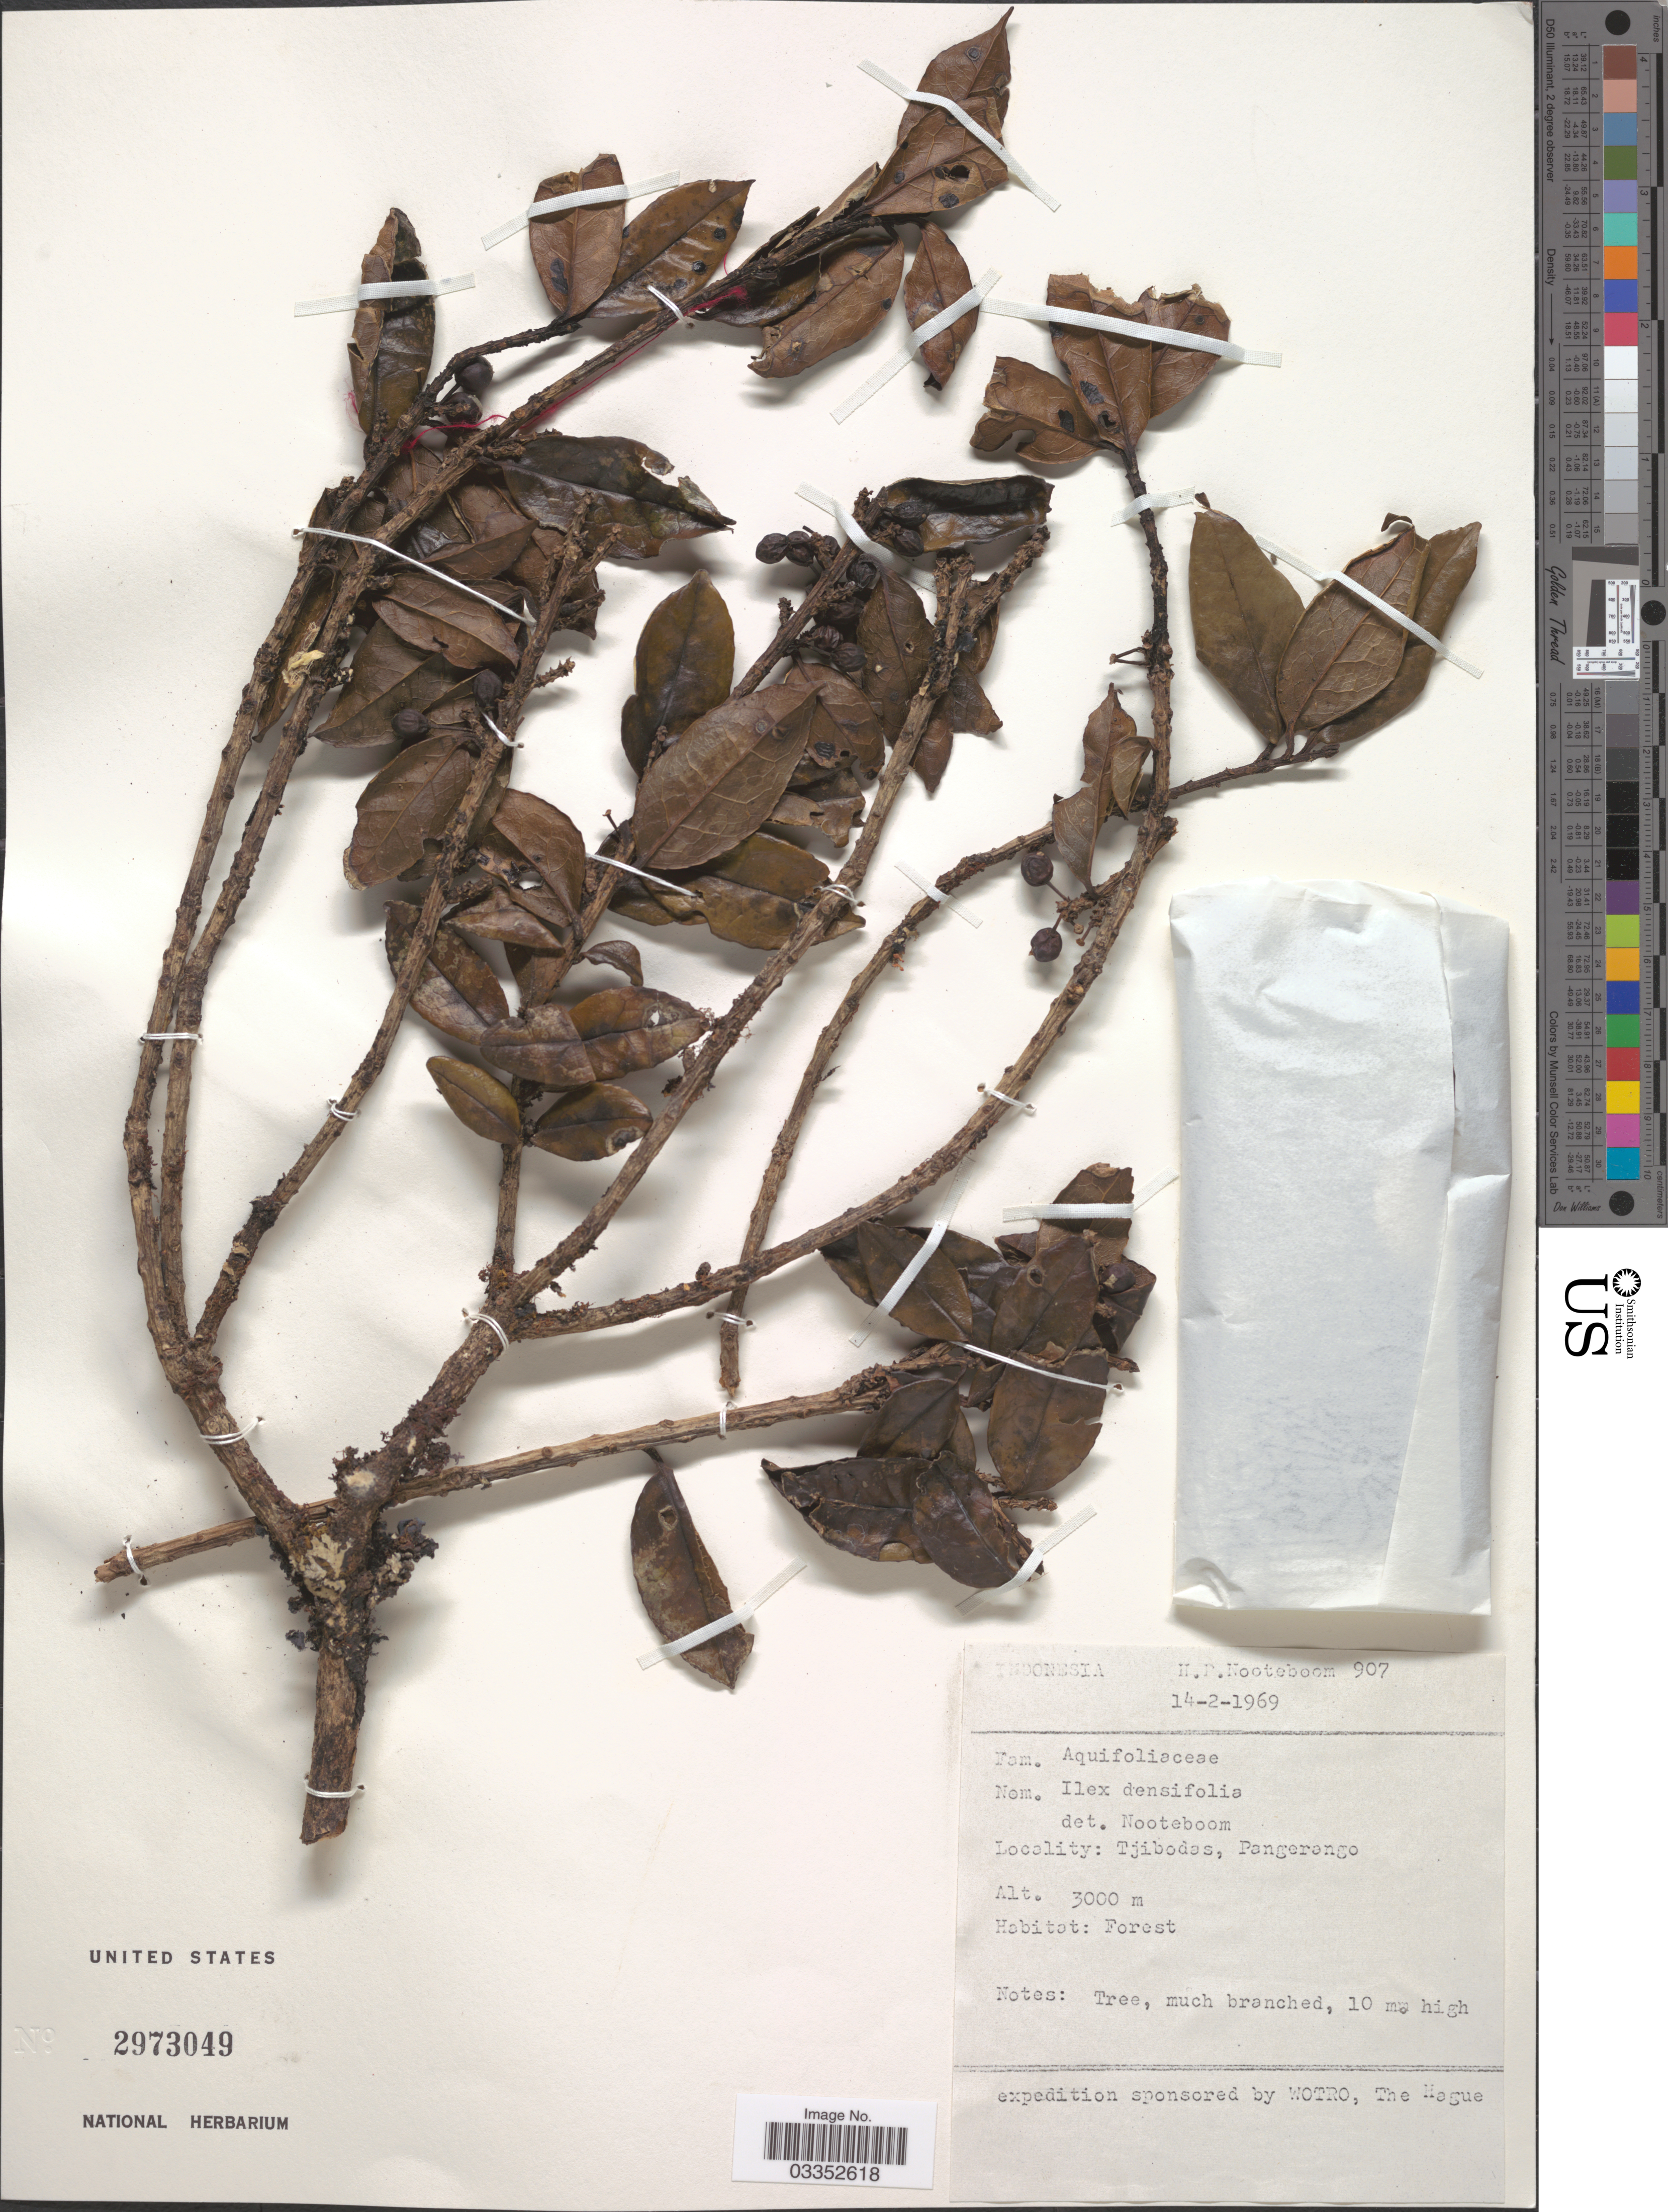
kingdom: Plantae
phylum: Tracheophyta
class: Magnoliopsida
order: Aquifoliales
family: Aquifoliaceae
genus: Ilex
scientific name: Ilex densifolia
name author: Miq.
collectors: H. P. Nooteboom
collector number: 907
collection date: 1969-02-14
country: Indonesia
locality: Tjibodas, Pangerango.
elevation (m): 3000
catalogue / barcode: US 2973049